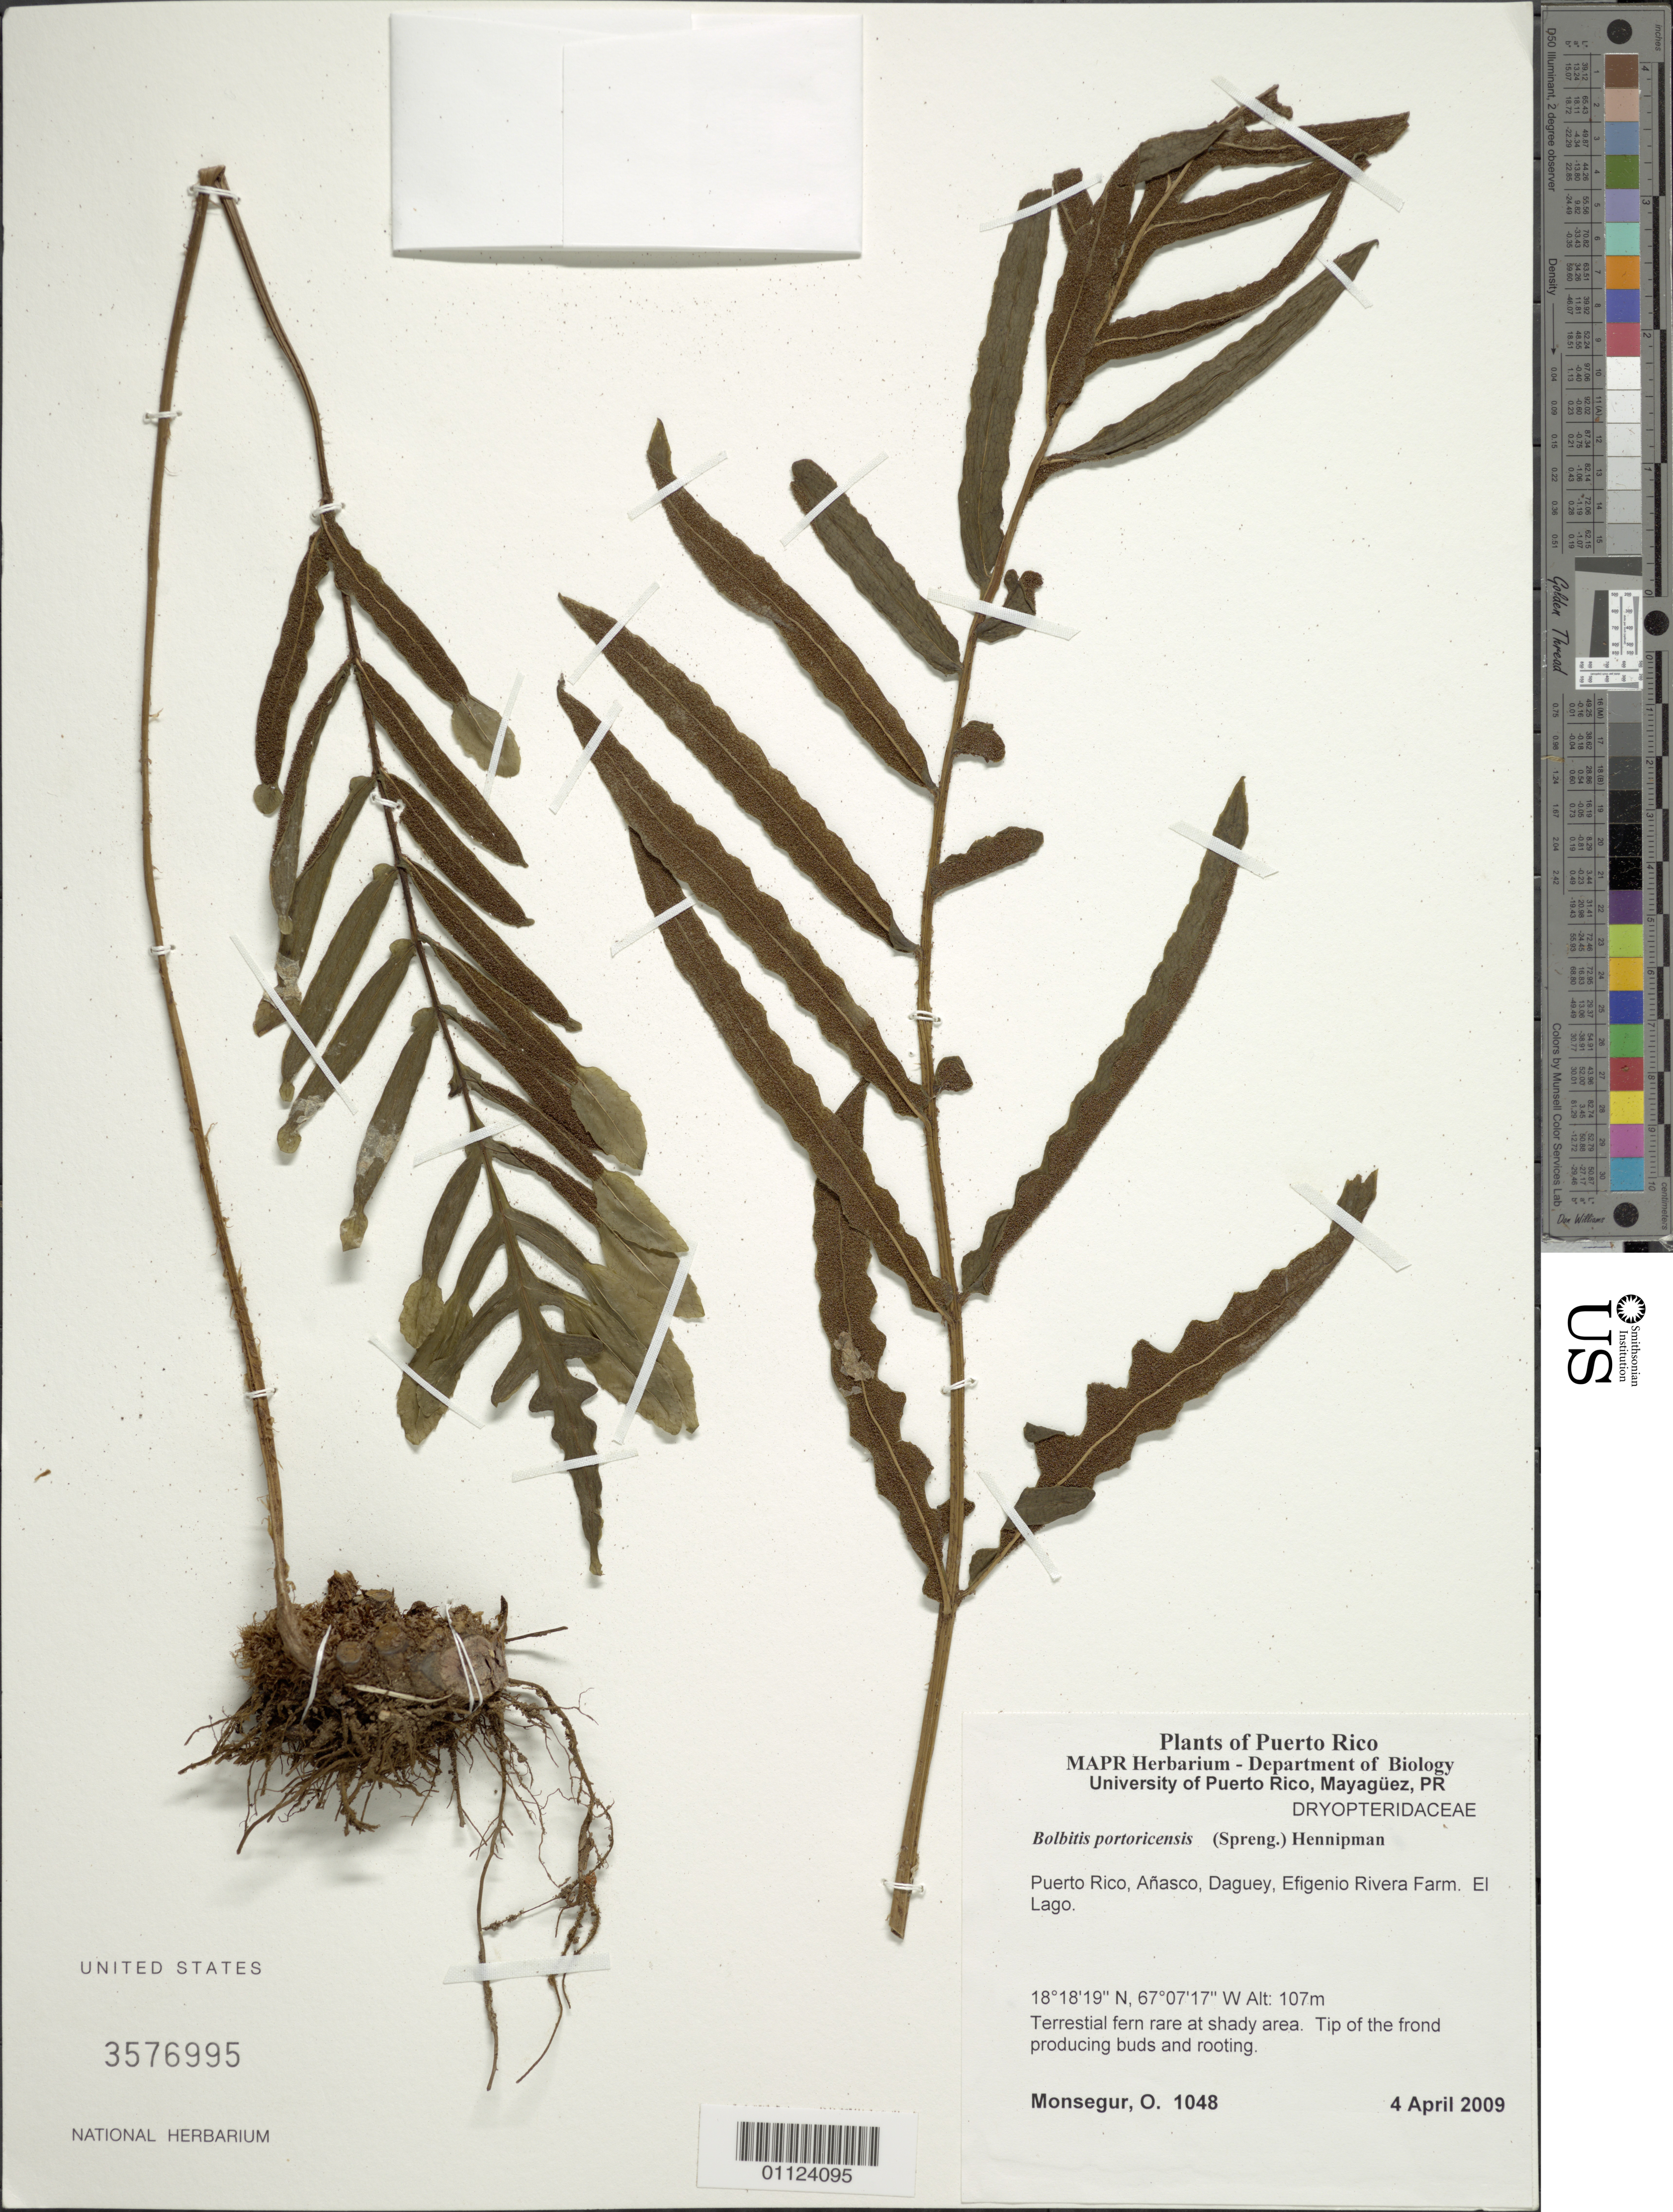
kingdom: Plantae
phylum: Tracheophyta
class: Polypodiopsida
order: Polypodiales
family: Dryopteridaceae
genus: Bolbitis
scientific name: Bolbitis portoricensis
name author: (Spreng.) Hennipman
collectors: O. Monsegur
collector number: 1048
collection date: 2009-04-04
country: Puerto Rico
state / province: Añasco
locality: Daguey, Efigenio Rivera Farm, El Lago.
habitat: Rare at shady area.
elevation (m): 107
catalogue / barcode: US 3576995